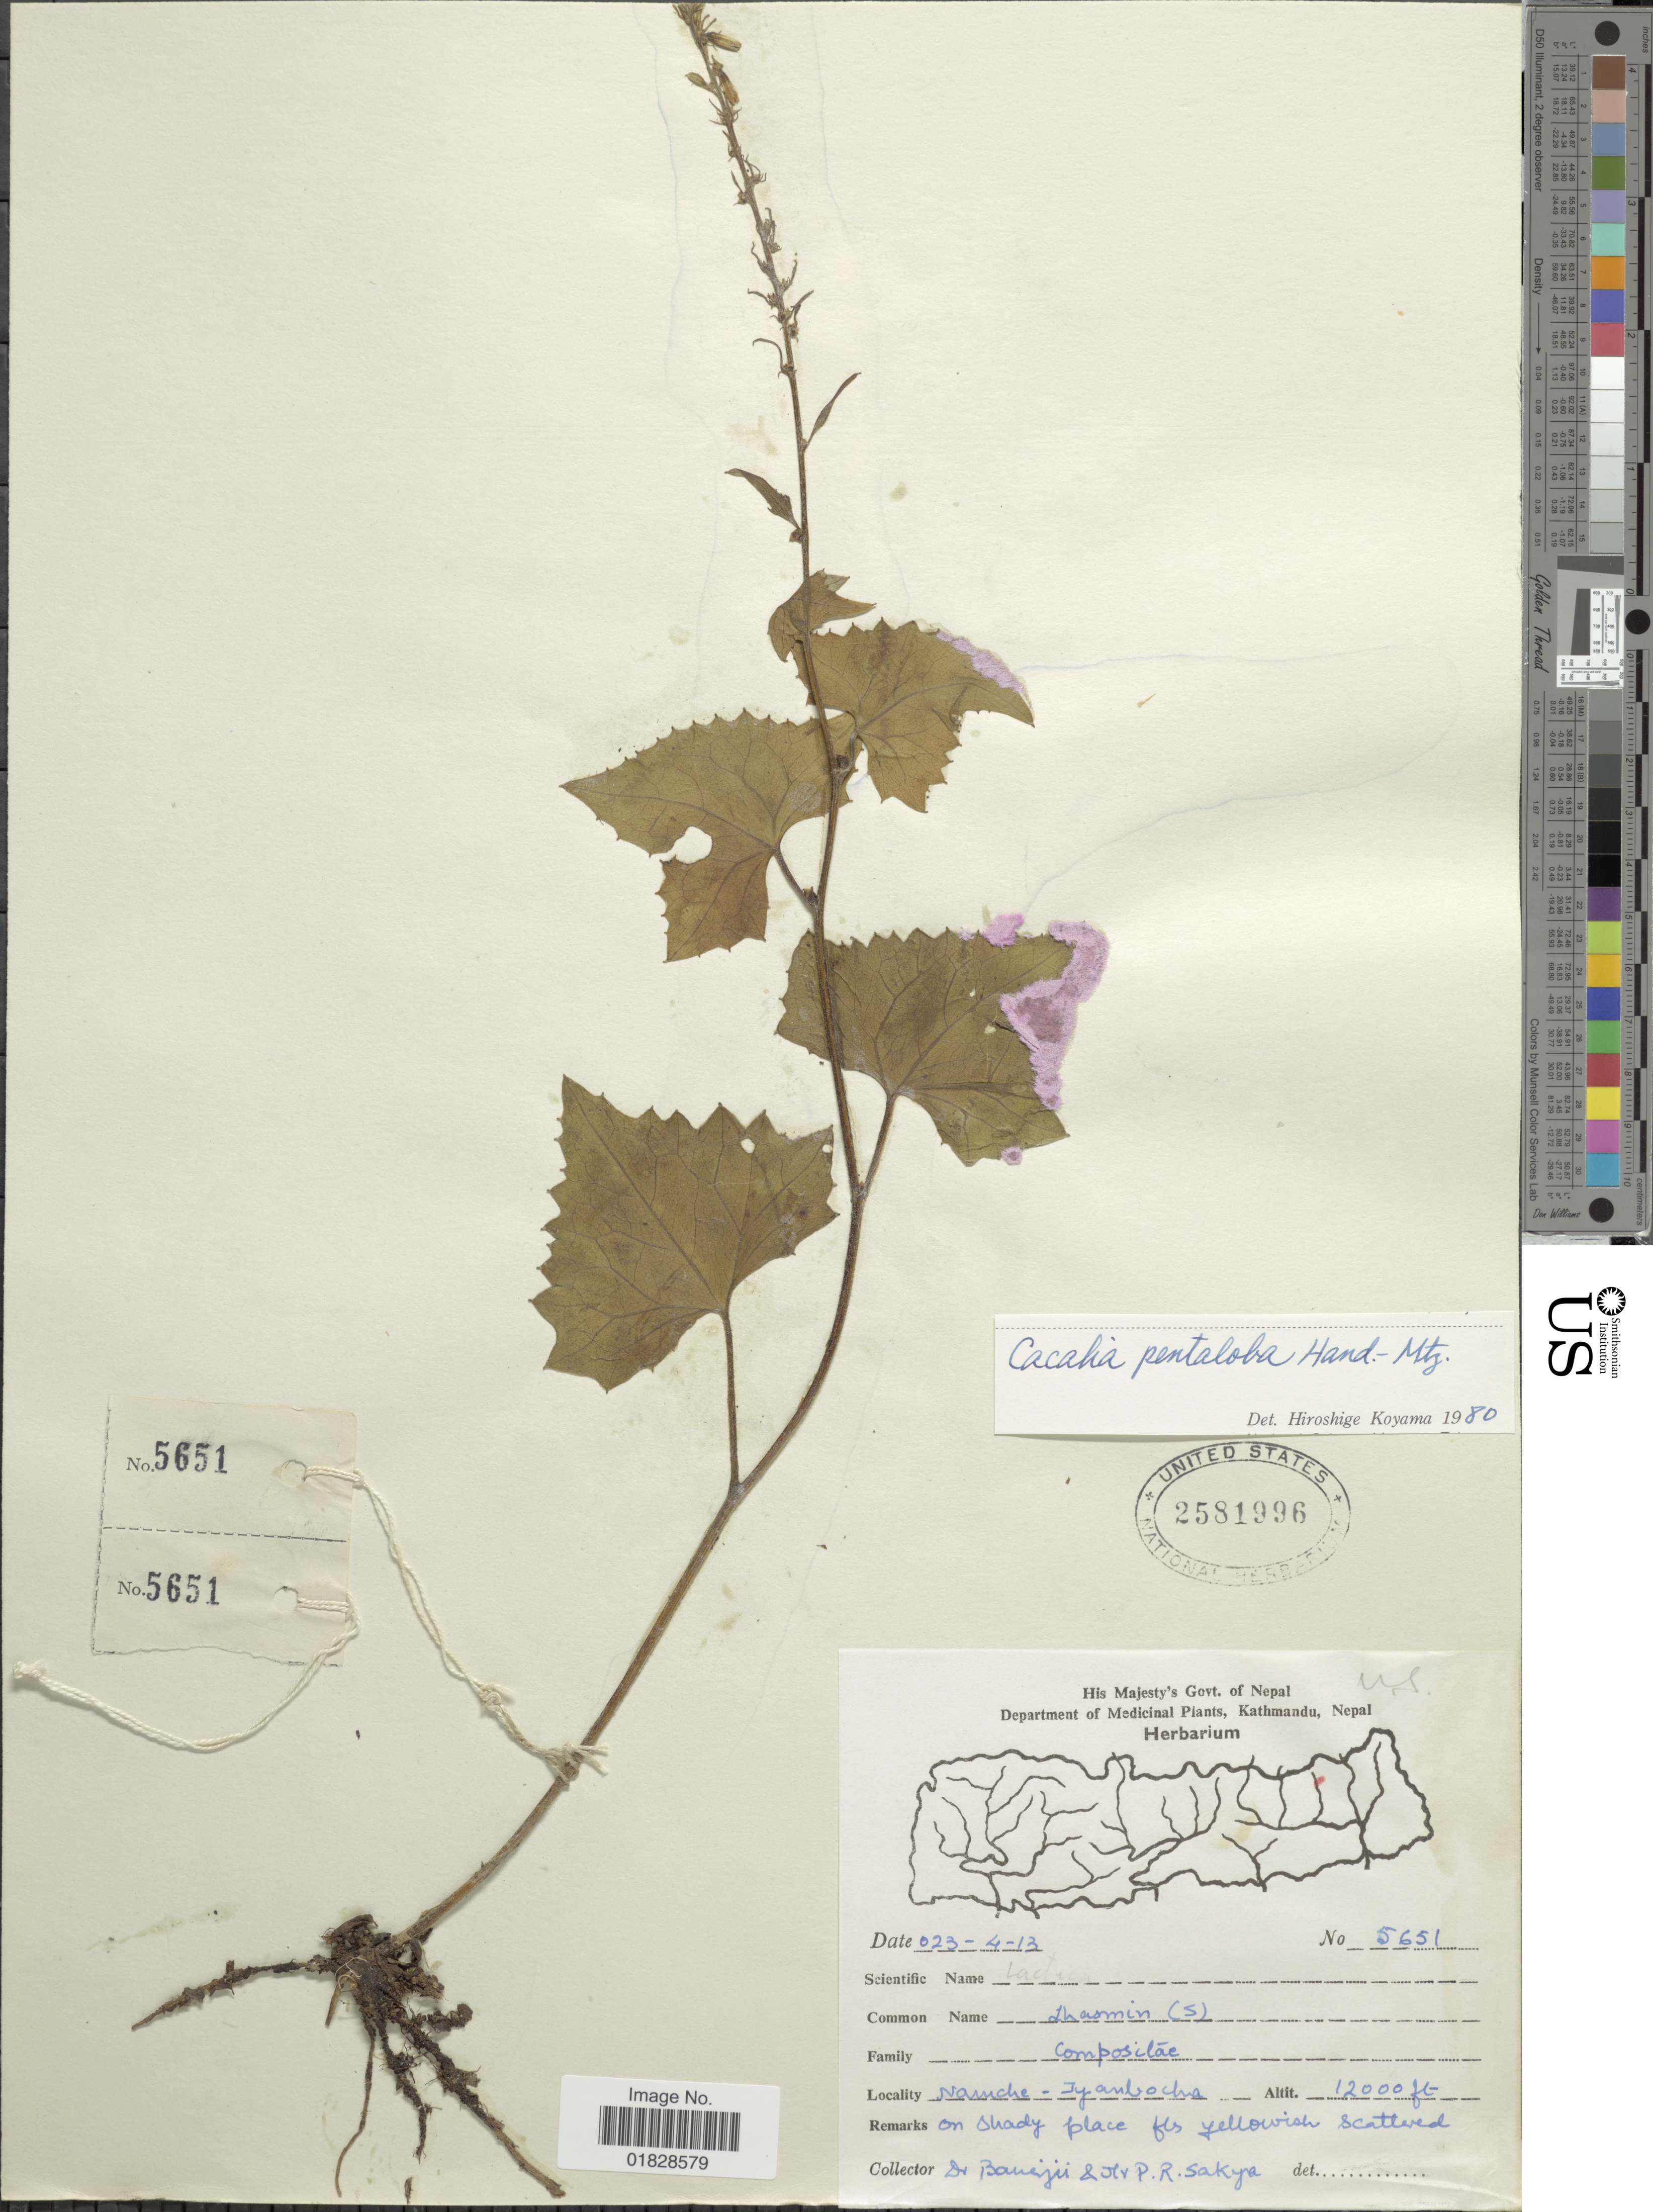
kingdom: Plantae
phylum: Tracheophyta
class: Magnoliopsida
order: Asterales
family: Asteraceae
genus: Parasenecio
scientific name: Parasenecio pentaloba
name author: Hand.-Mazz.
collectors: -. Banerjee & P. Sakya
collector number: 5651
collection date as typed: Transcribed d/m/y: 23/4/13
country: Nepal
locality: Namche-Tyanbocha [interpreted]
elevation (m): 3658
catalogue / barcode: US 2581996